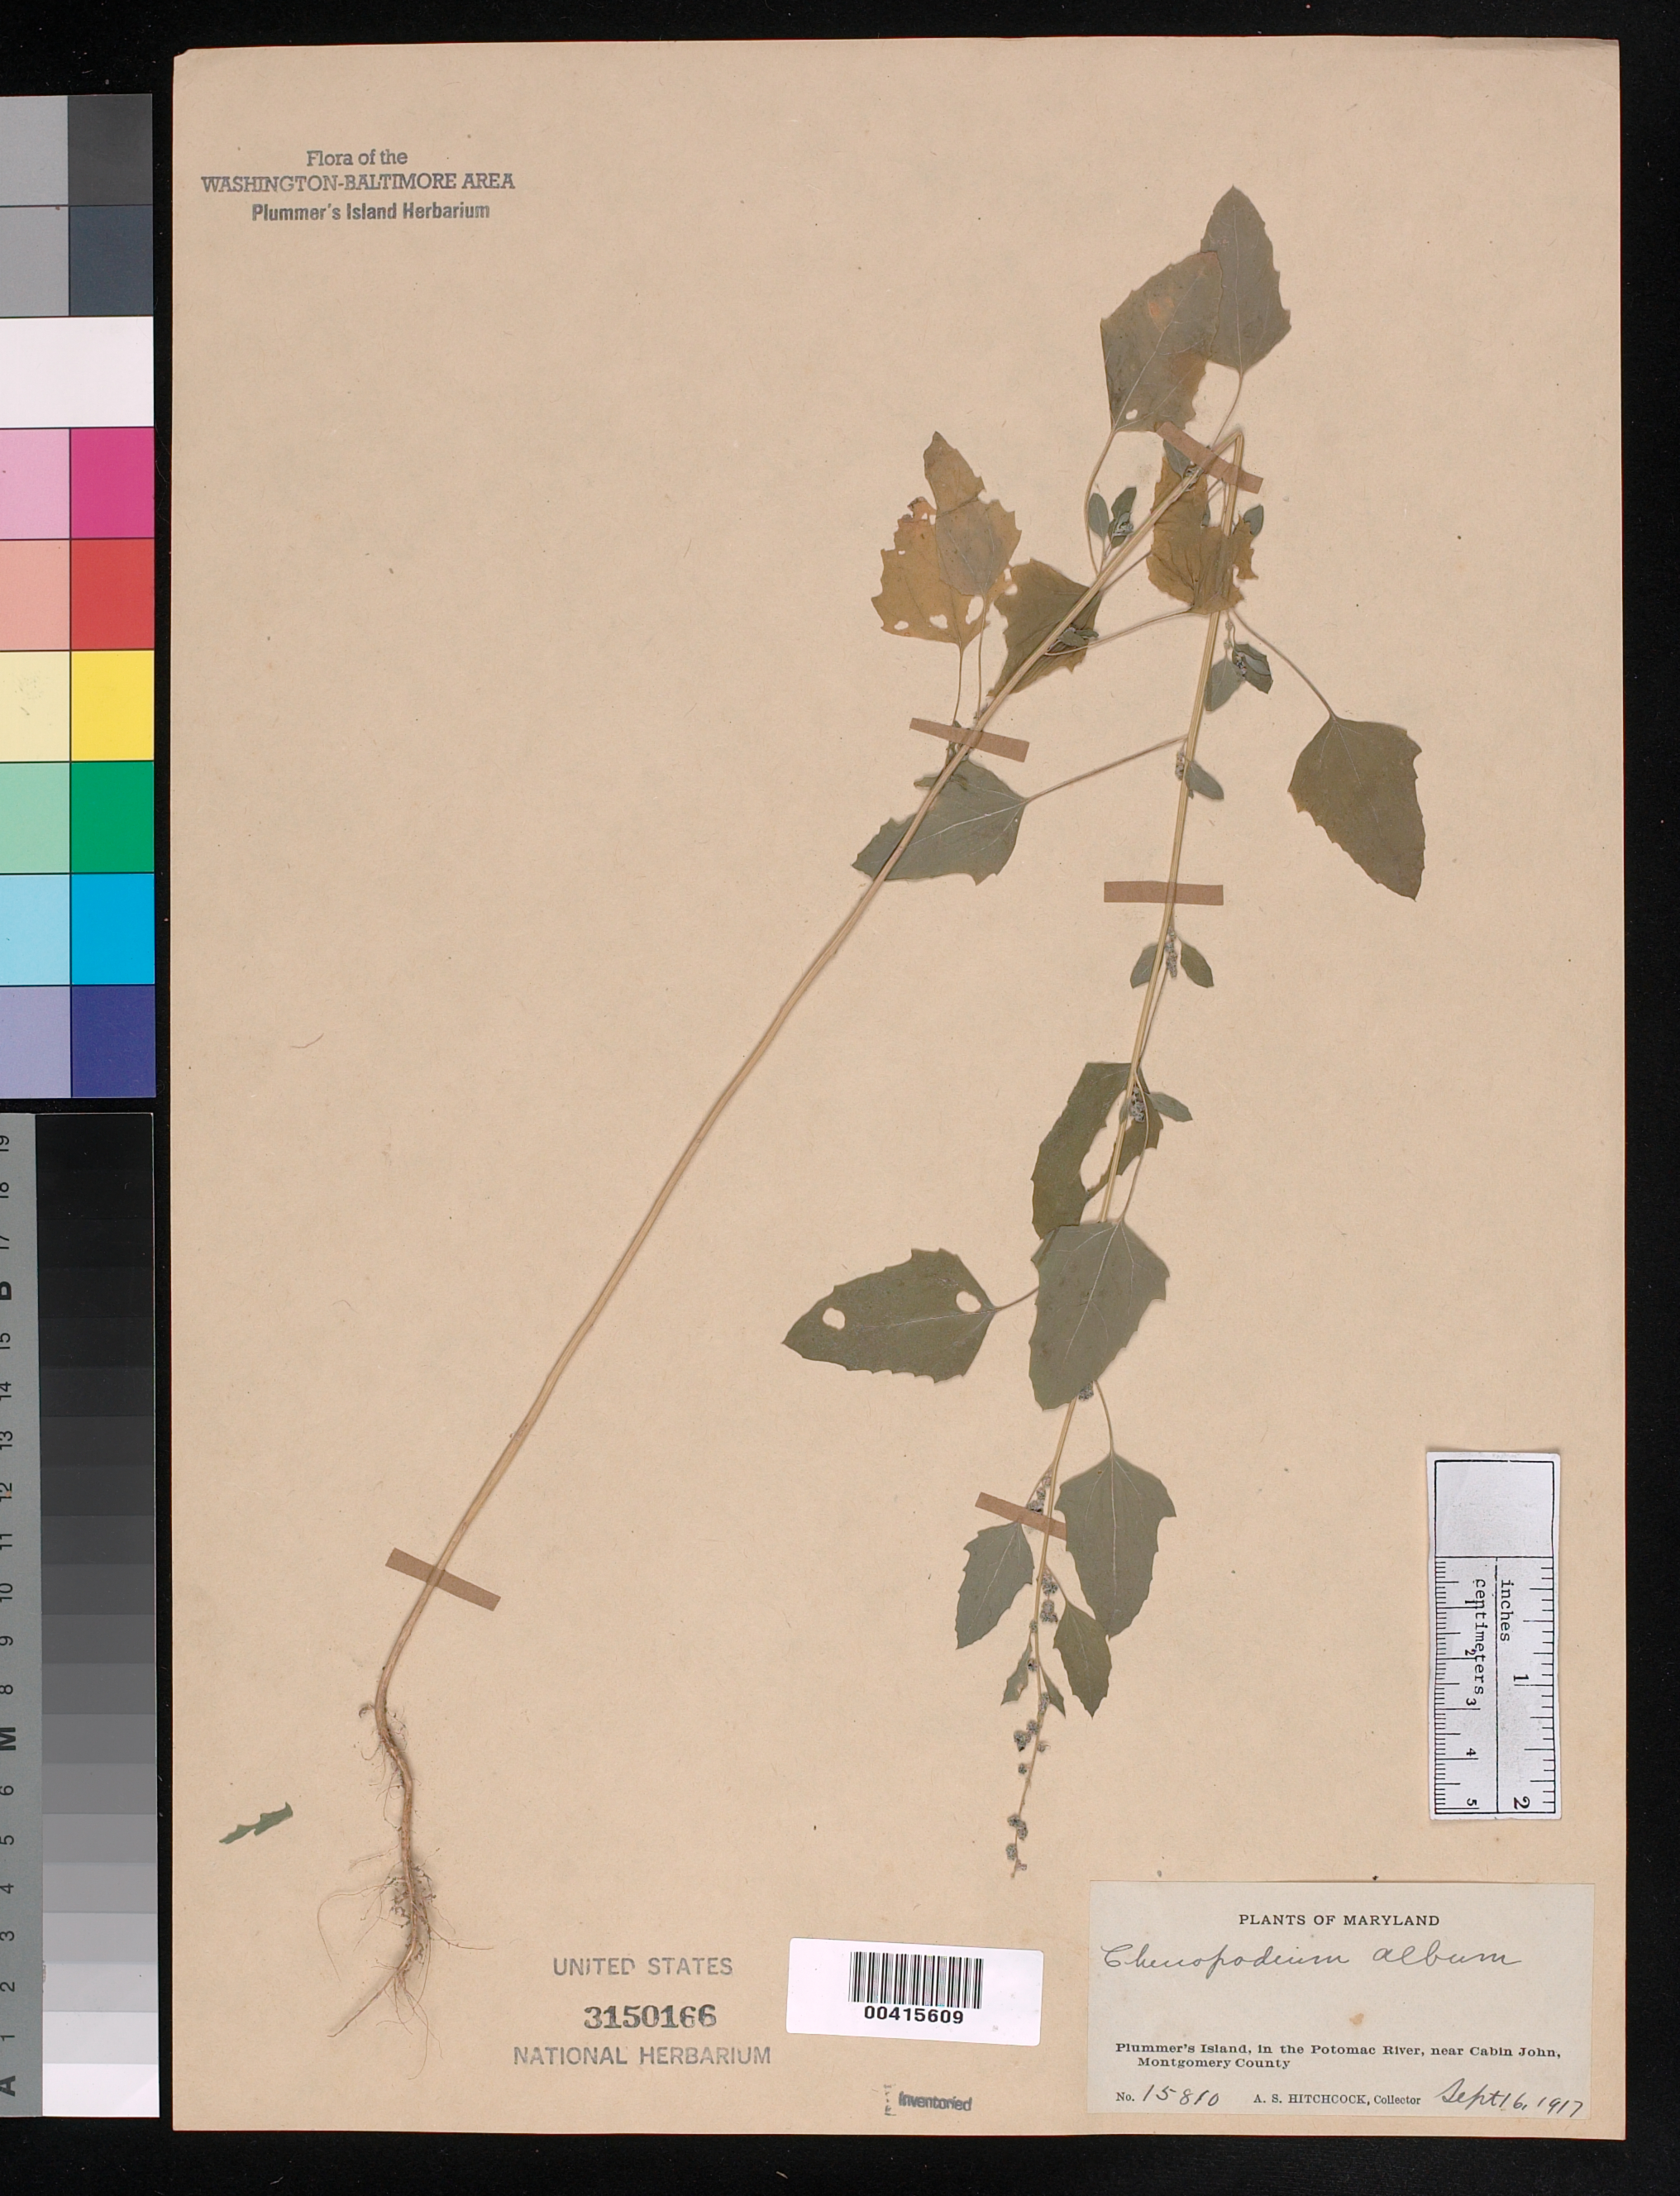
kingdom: Plantae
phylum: Tracheophyta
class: Magnoliopsida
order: Caryophyllales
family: Amaranthaceae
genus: Chenopodium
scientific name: Chenopodium album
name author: L.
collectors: A. S. Hitchcock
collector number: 15810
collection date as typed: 16 Sep 1917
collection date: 1917-09-16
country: United States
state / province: Maryland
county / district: Montgomery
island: Plummers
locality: Plummer's Island C. & O. Canal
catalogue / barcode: US 3150166